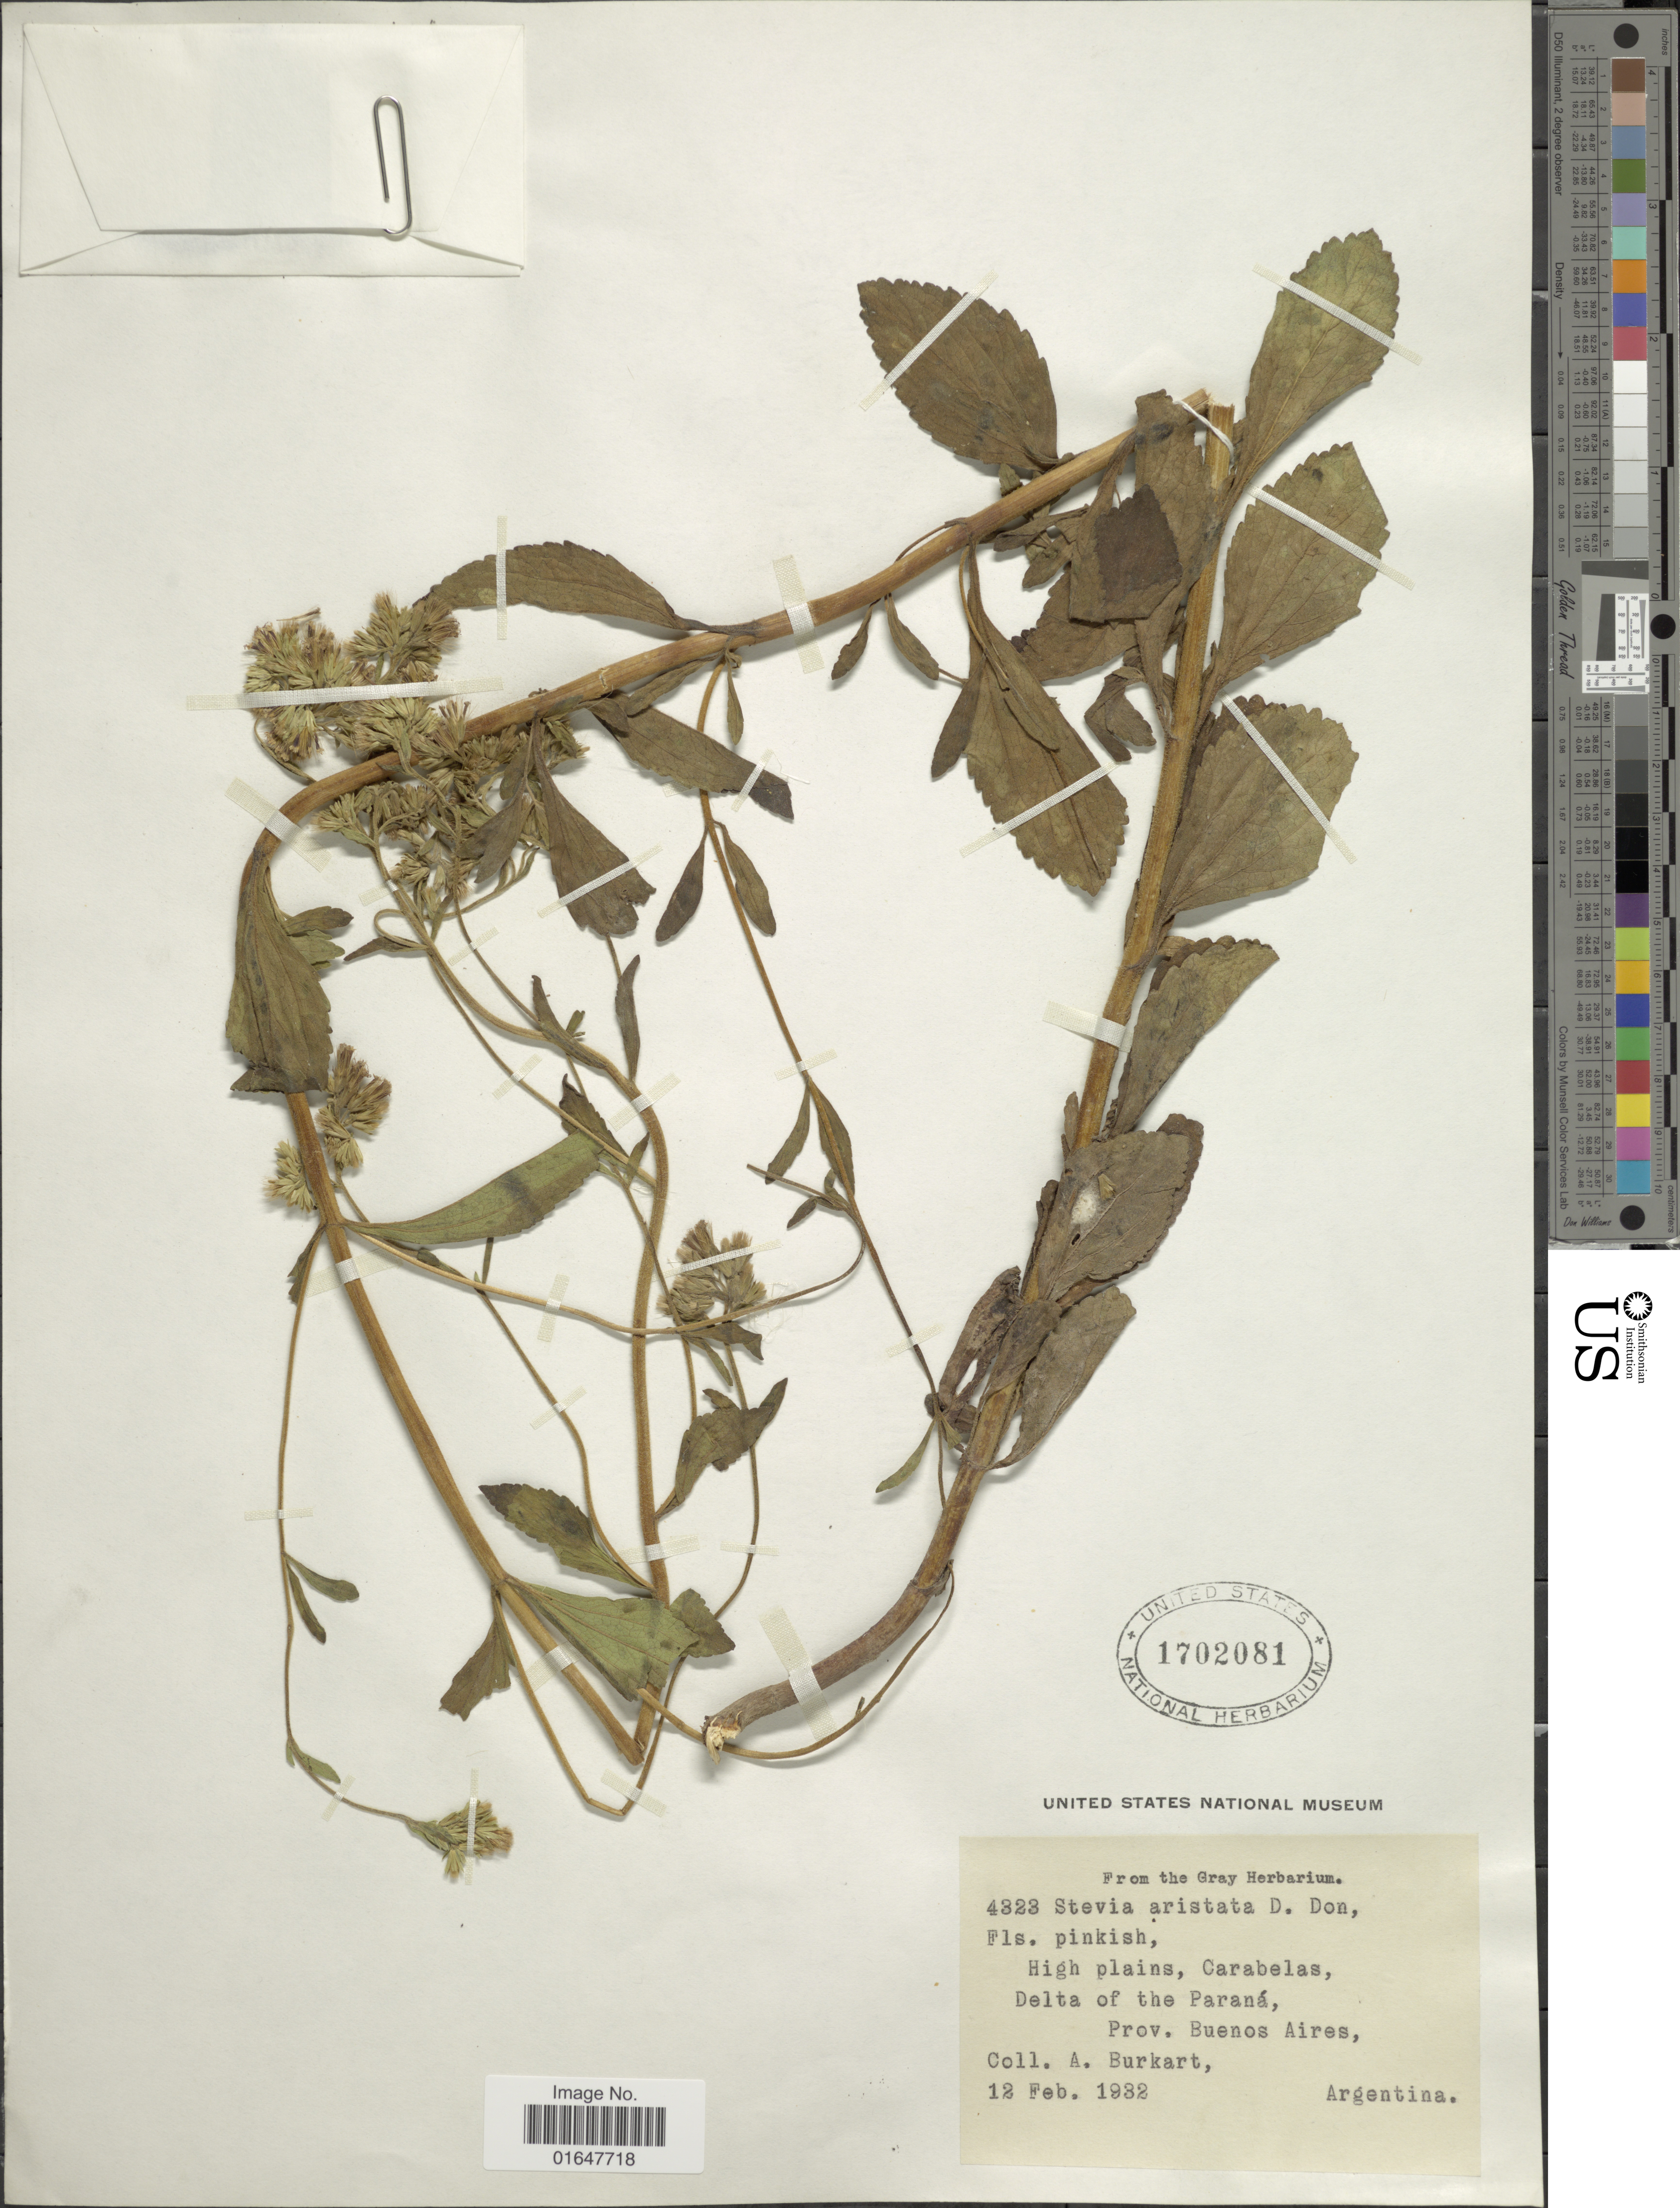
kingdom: Plantae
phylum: Tracheophyta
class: Magnoliopsida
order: Asterales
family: Asteraceae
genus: Stevia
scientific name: Stevia aristata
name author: D. Don ex Hook. & Arn.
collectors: A. E. Burkart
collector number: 4323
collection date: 1932-02-12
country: Argentina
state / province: Buenos Aires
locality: High plains, Carabelas, Delta of the Parana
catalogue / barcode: US 1702081